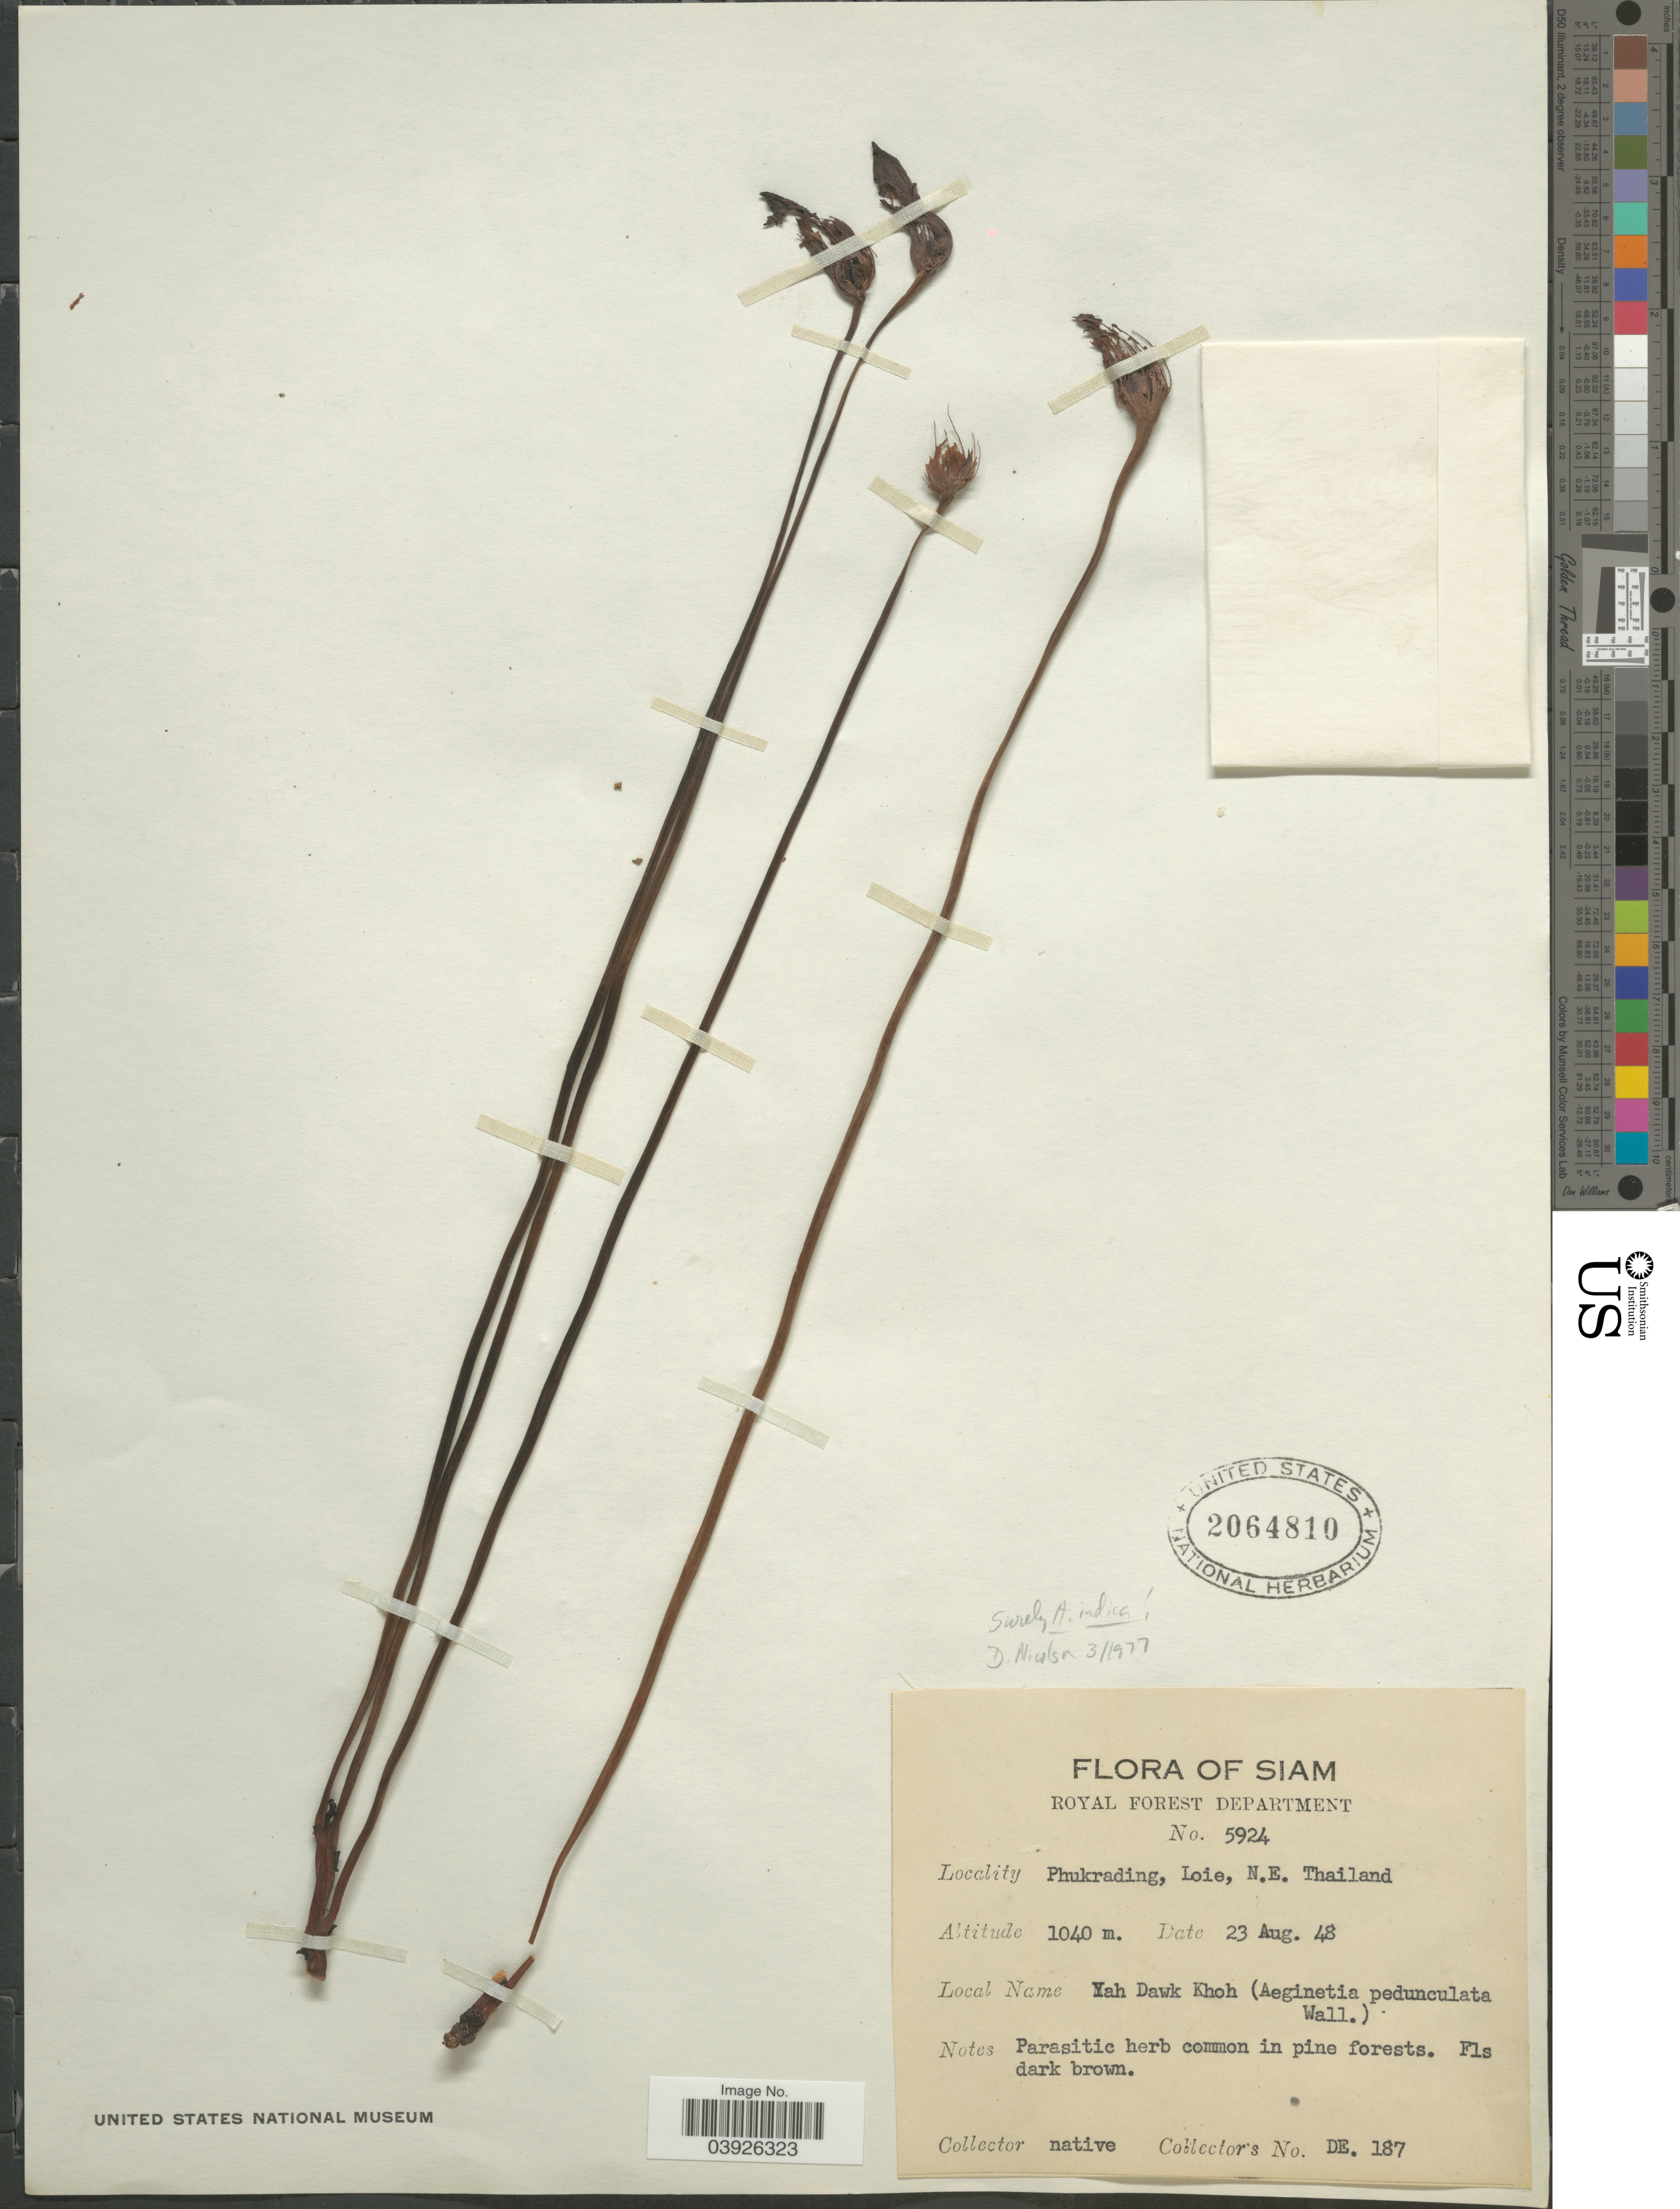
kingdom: Plantae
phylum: Tracheophyta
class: Magnoliopsida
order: Lamiales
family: Orobanchaceae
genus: Aeginetia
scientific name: Aeginetia indica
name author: L.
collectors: Native collectors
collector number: DE 187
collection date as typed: Transcribed d/m/y: 23/8/48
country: Thailand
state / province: Loei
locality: Siam. Phukrading, Loie, N.E. Thailand.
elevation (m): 1040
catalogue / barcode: US 2064810